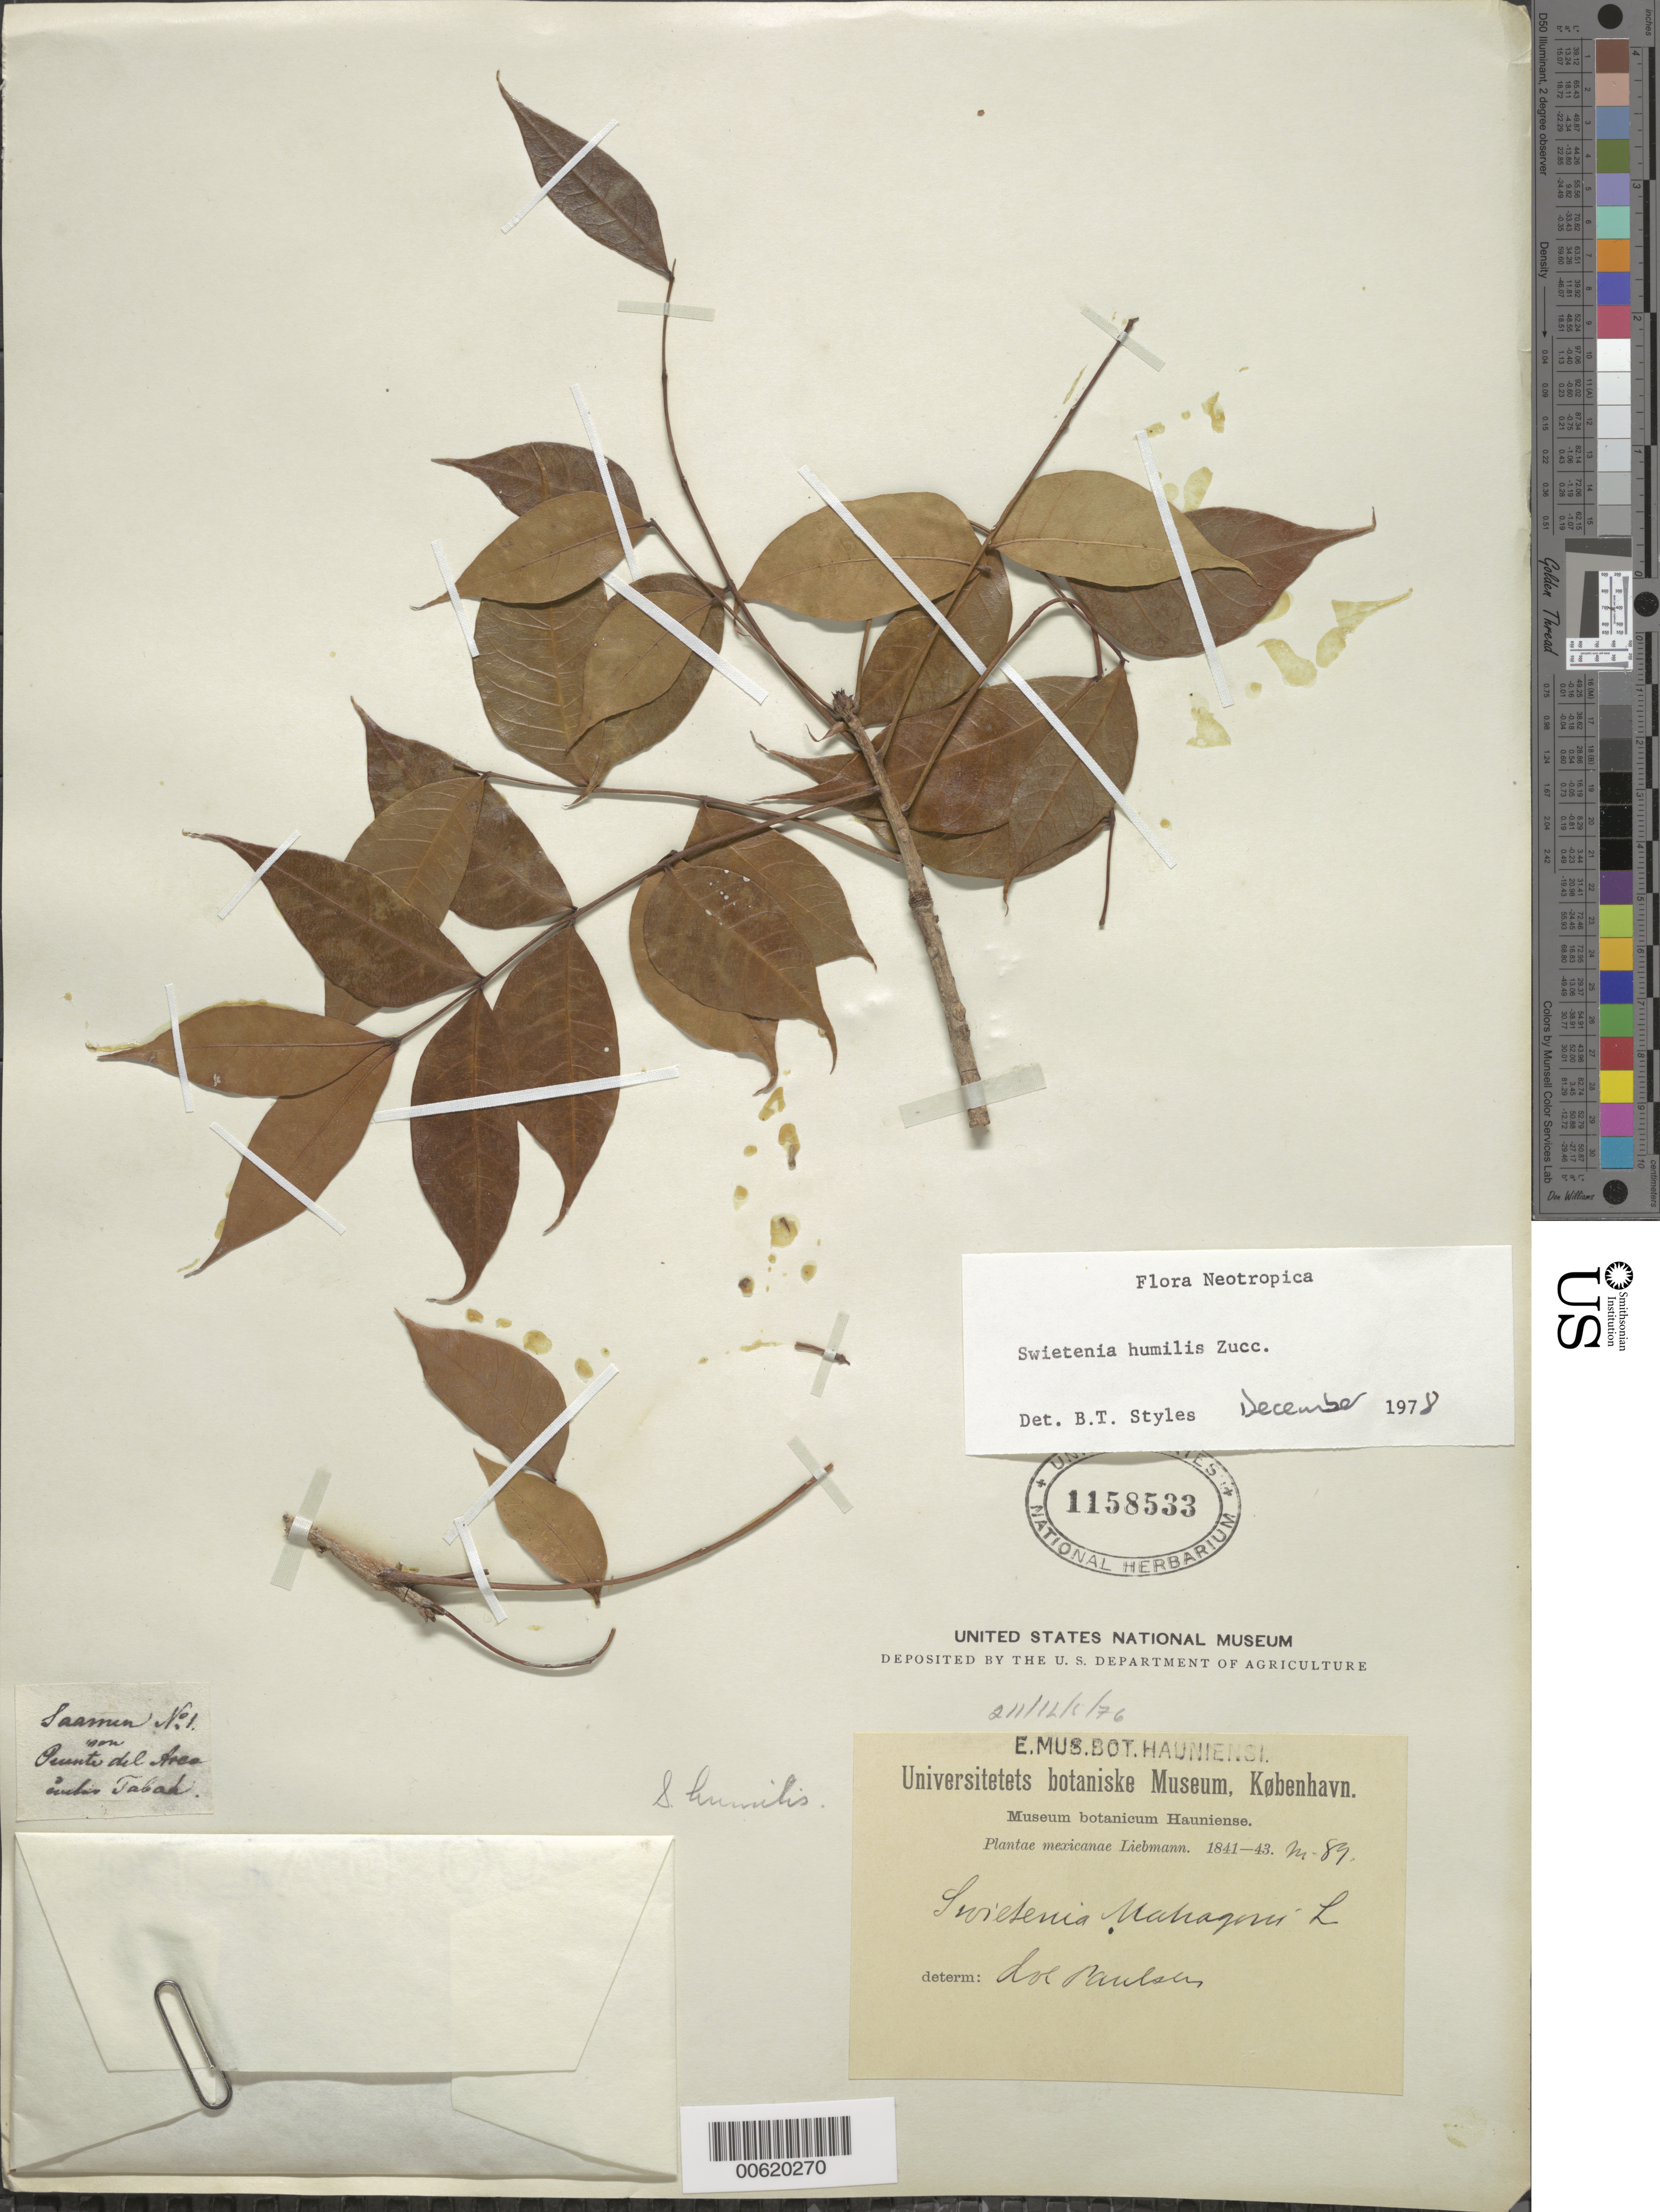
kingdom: Plantae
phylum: Tracheophyta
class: Magnoliopsida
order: Sapindales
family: Meliaceae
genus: Swietenia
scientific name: Swietenia humilis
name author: Zucc.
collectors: F. M. Liebmann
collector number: M-89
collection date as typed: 1841 to -- --- 1843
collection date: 1841/1843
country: Mexico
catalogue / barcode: US 1158533